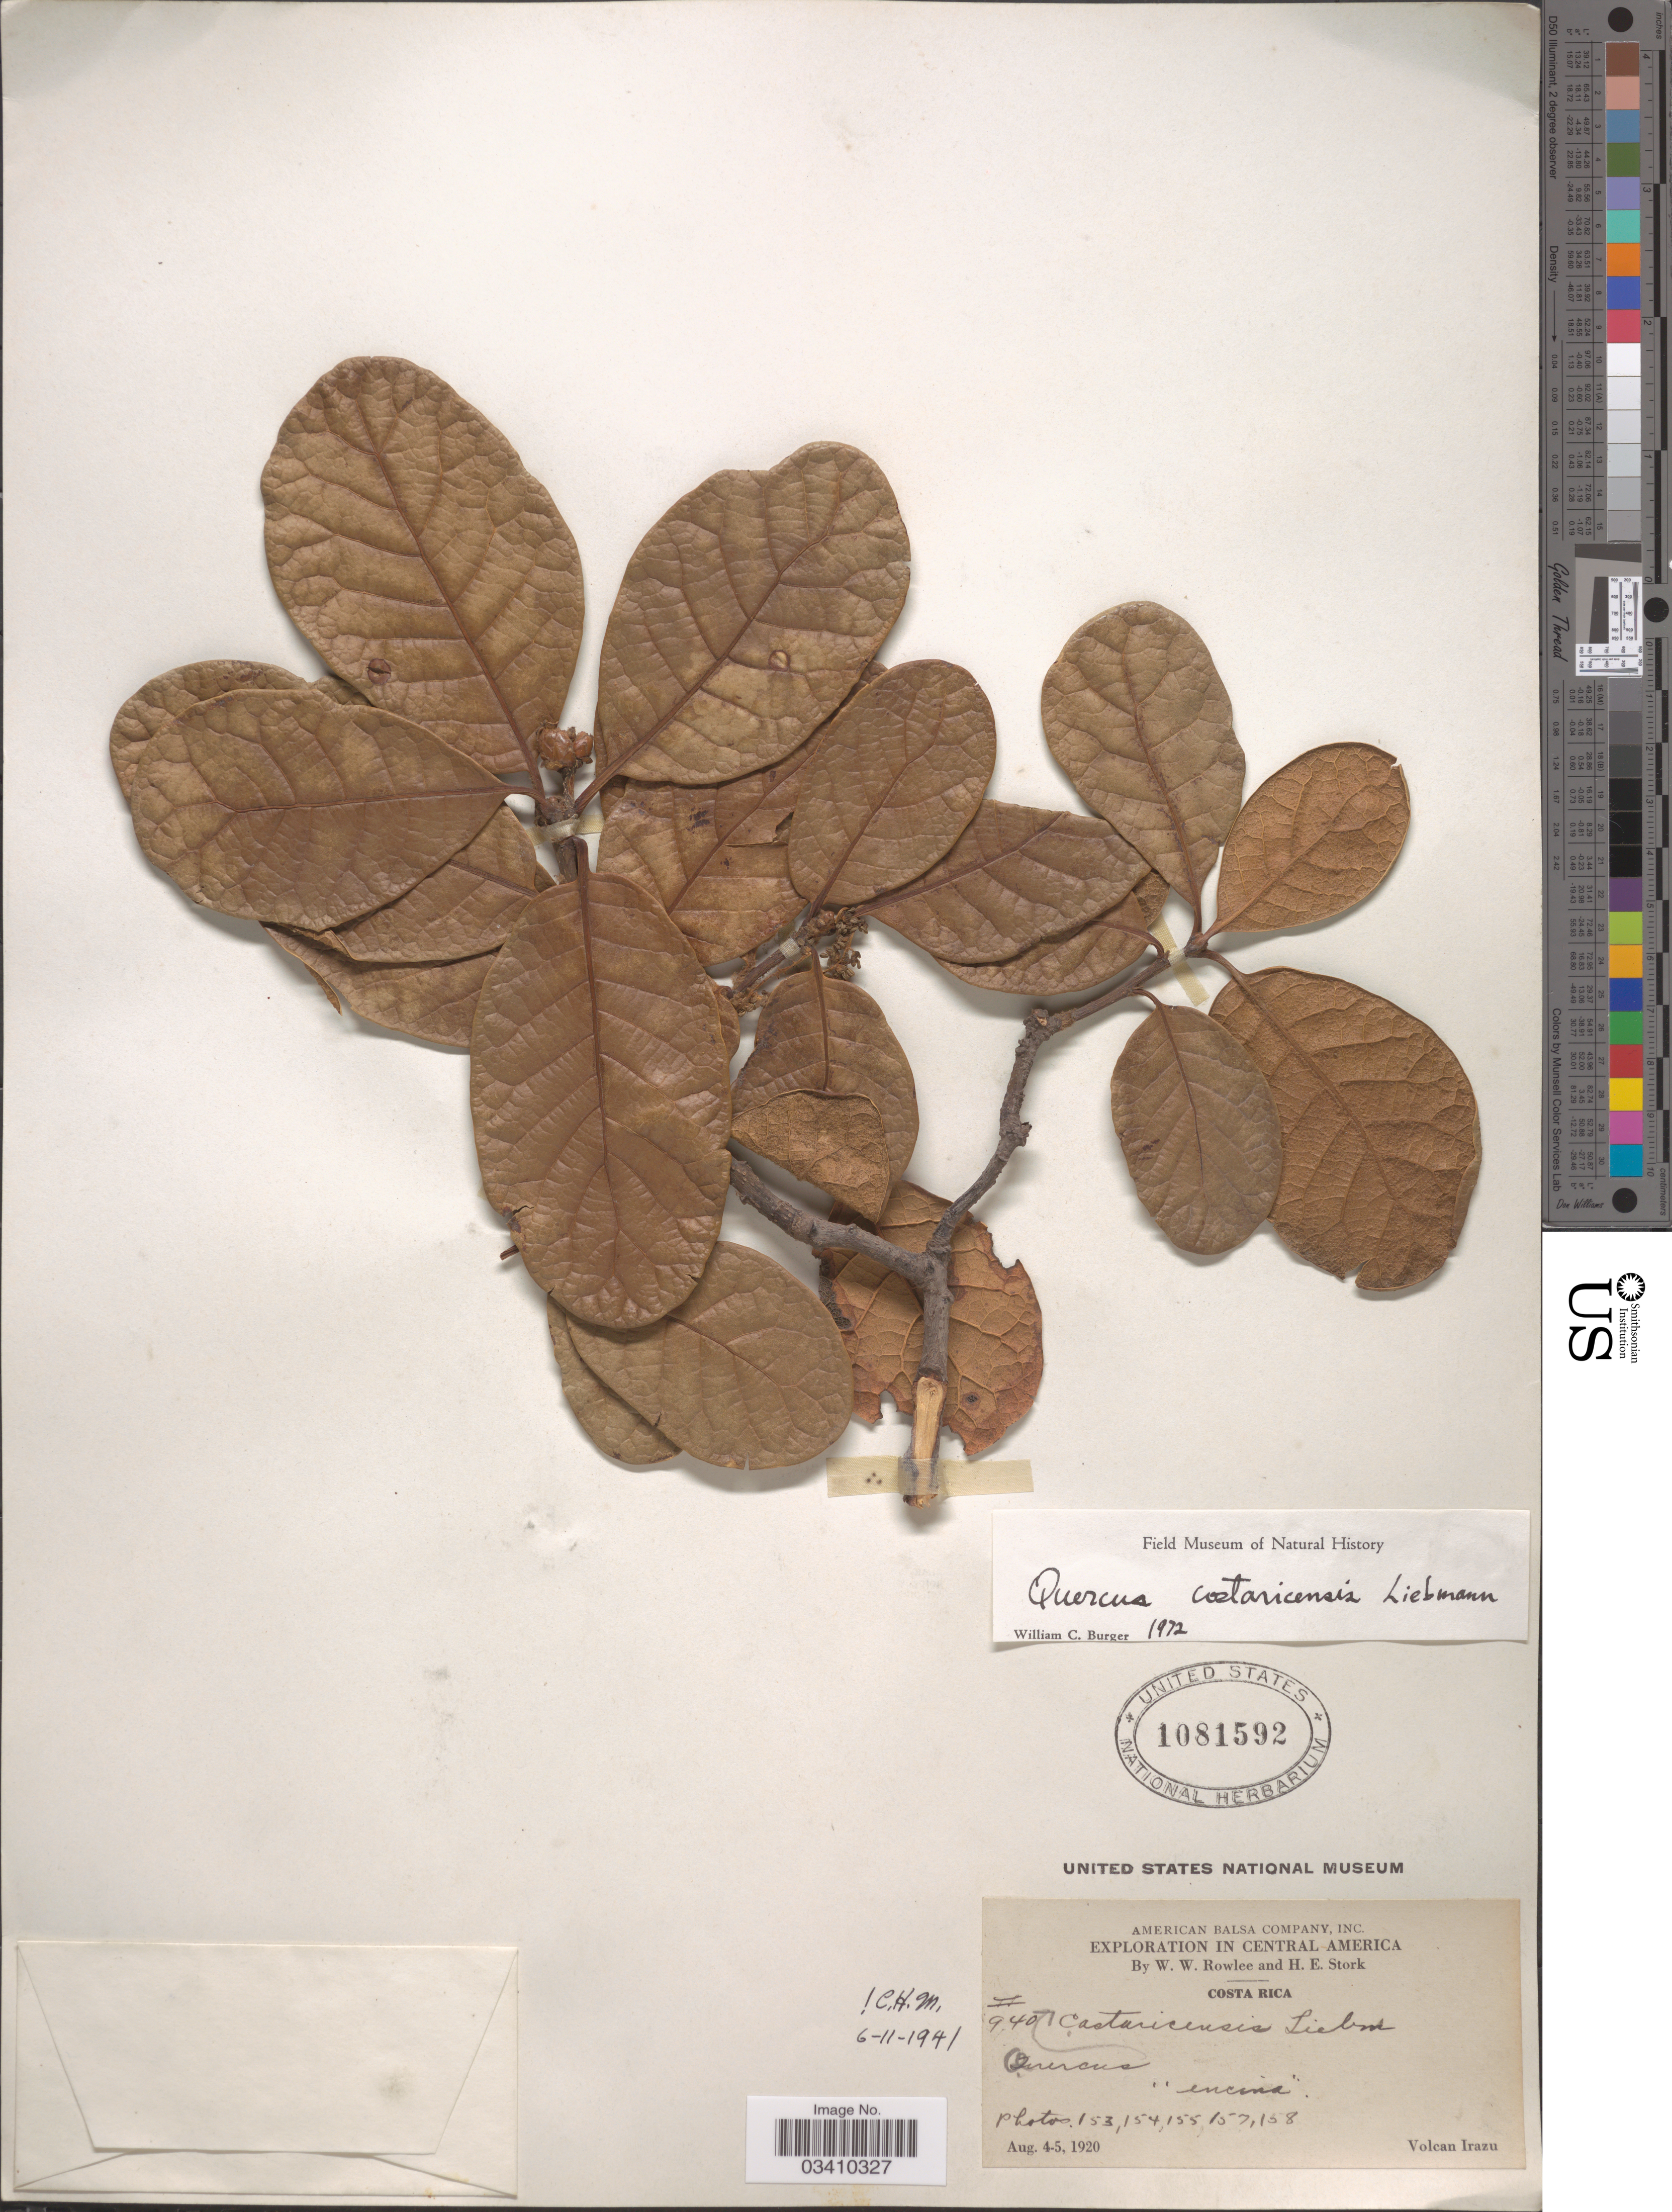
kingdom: Plantae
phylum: Tracheophyta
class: Magnoliopsida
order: Fagales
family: Fagaceae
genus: Quercus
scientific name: Quercus costaricensis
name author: Liebm.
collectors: W. W. Rowlee & H. E. Stork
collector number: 940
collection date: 1920-08-04/1920-08-05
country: Costa Rica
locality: Volcan Irazu.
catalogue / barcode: US 1081592